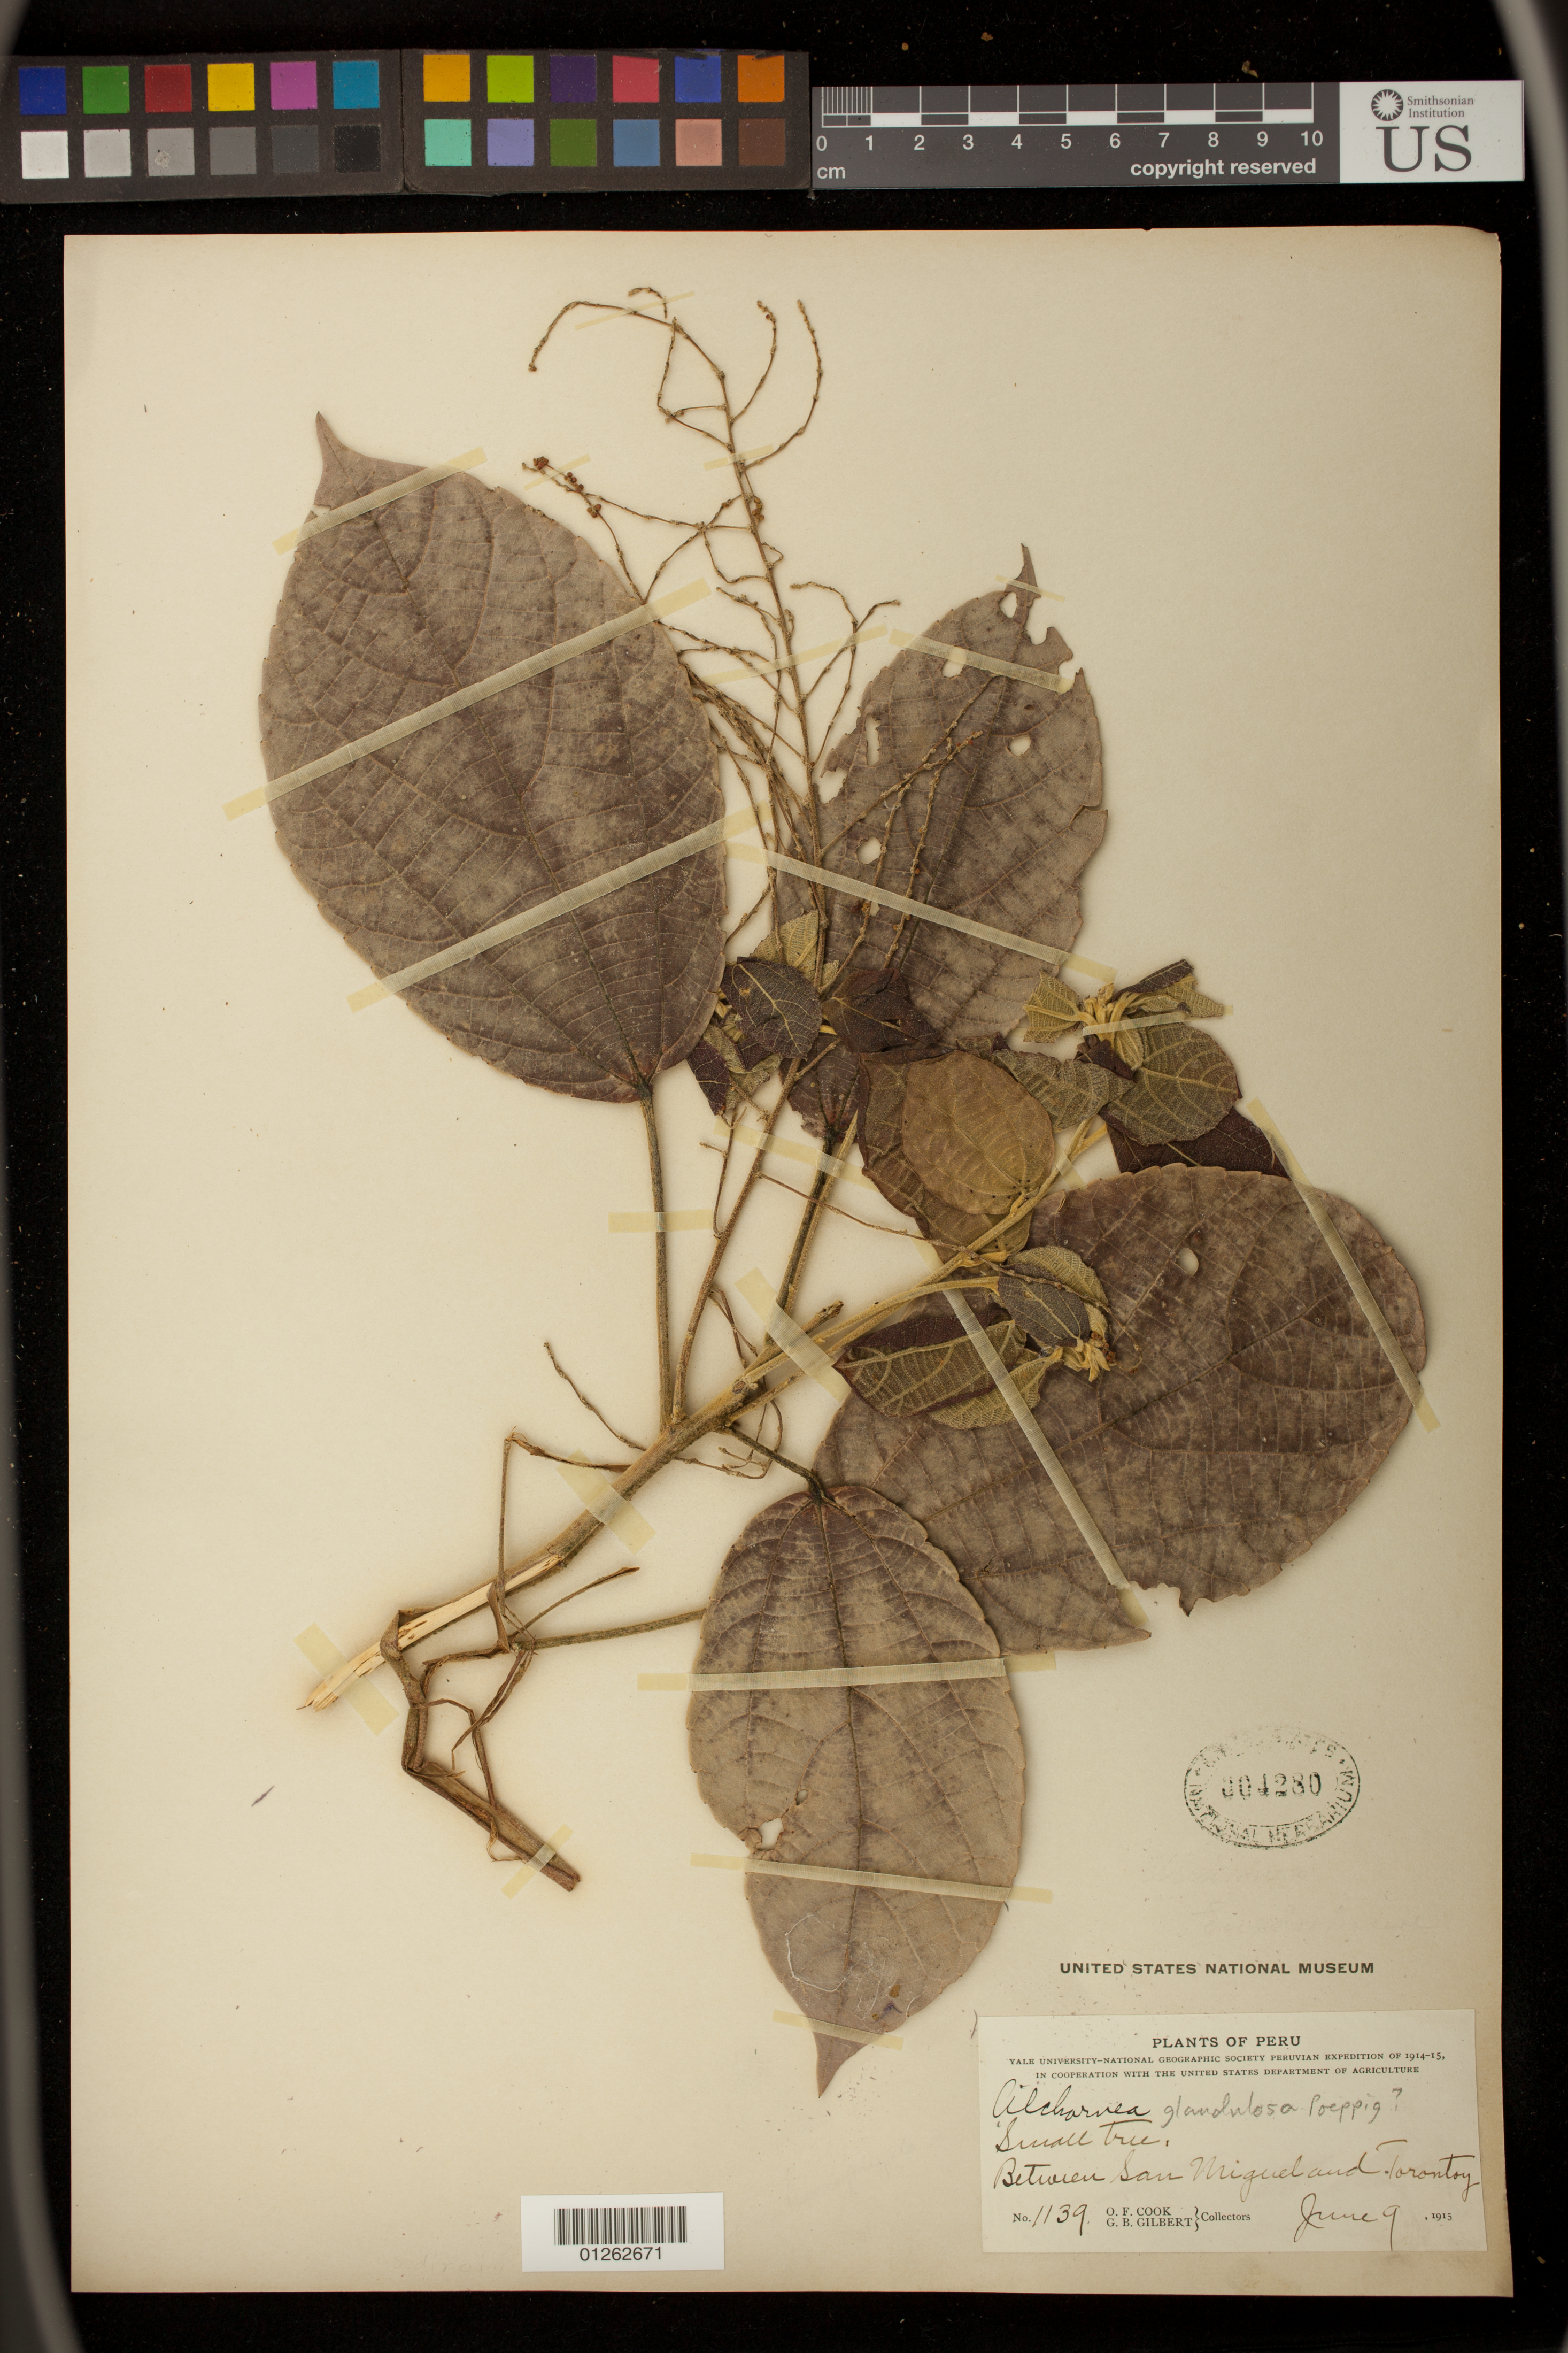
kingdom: Plantae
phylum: Tracheophyta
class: Magnoliopsida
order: Malpighiales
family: Euphorbiaceae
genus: Alchornea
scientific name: Alchornea glandulosa subsp. glandulosa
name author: Poepp.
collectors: O. F. Cook & G. B. Gilbert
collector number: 1139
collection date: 1915-06-09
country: Peru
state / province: Cusco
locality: Between San Miguel and tronty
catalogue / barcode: US 304280